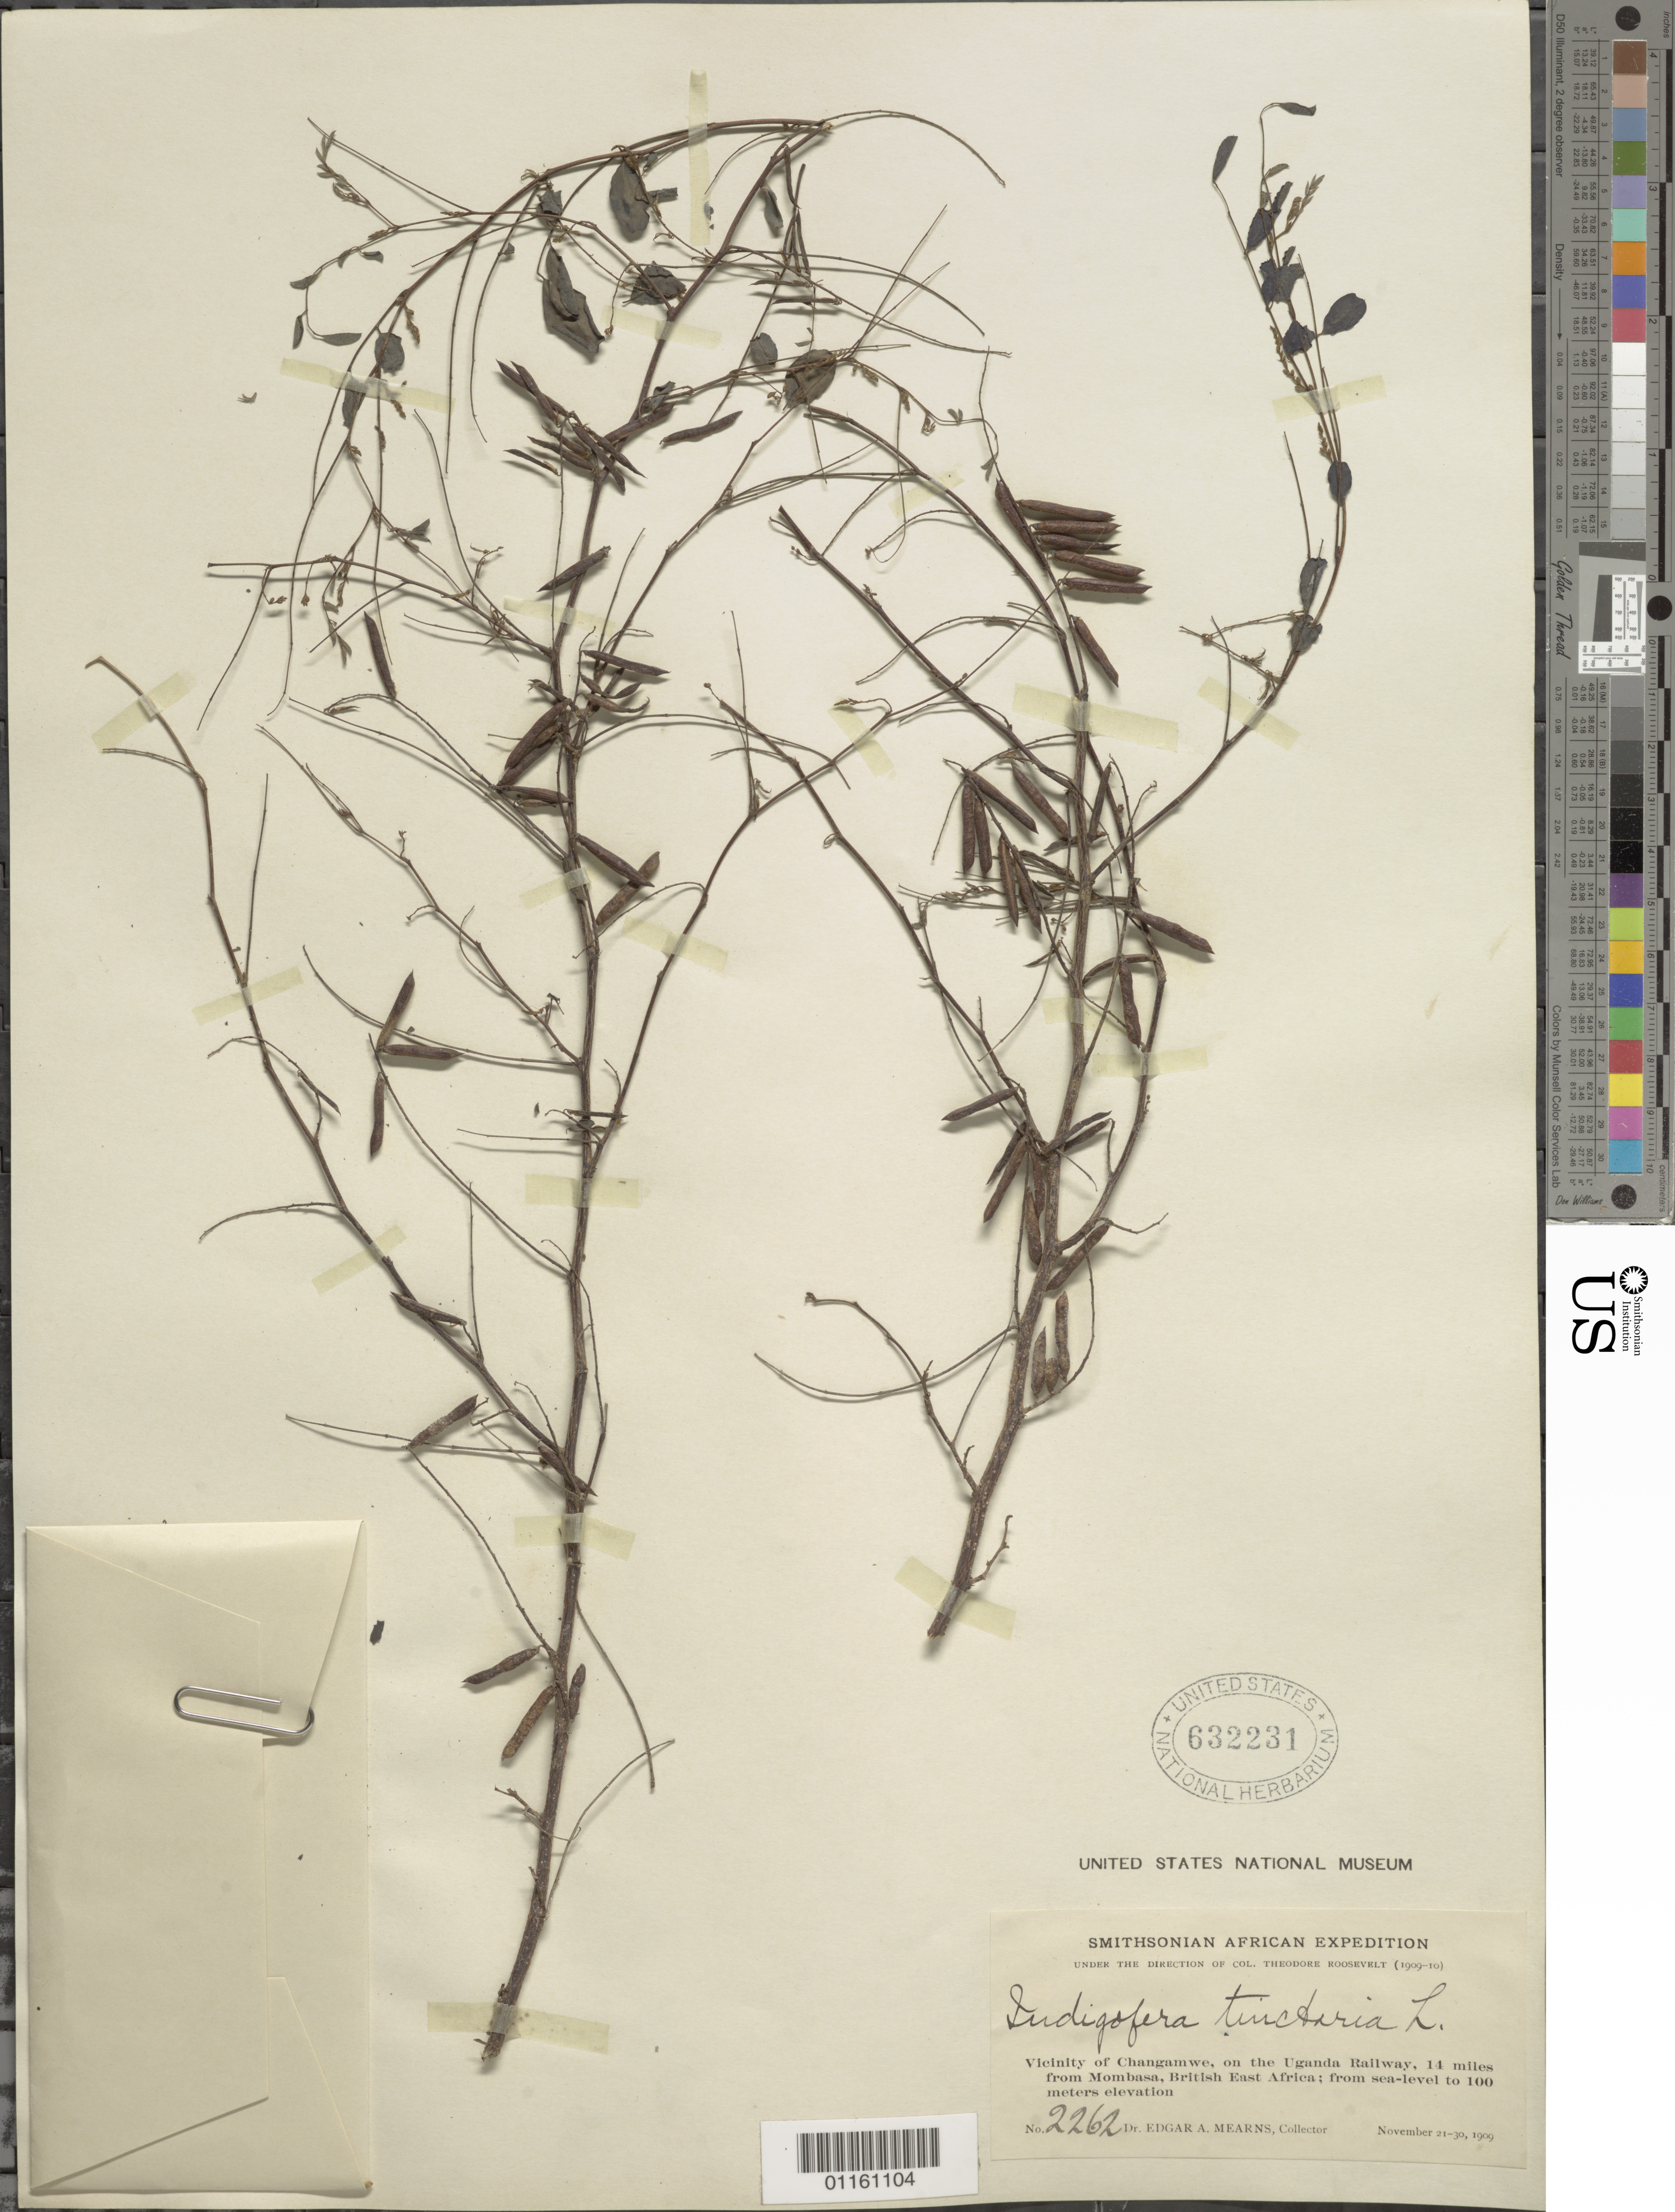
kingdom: Plantae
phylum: Tracheophyta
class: Magnoliopsida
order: Fabales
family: Fabaceae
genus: Indigofera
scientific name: Indigofera tinctoria sensu Naves non L.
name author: Naves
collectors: E. A. Mearns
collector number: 2262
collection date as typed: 21 Nov 1909 to 30 Nov 1909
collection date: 1909-11-21/1909-11-30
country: Uganda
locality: Vicinity of Changamwe, on the Uganda railway, 14 mi from Mombasa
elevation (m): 0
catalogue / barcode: US 632231